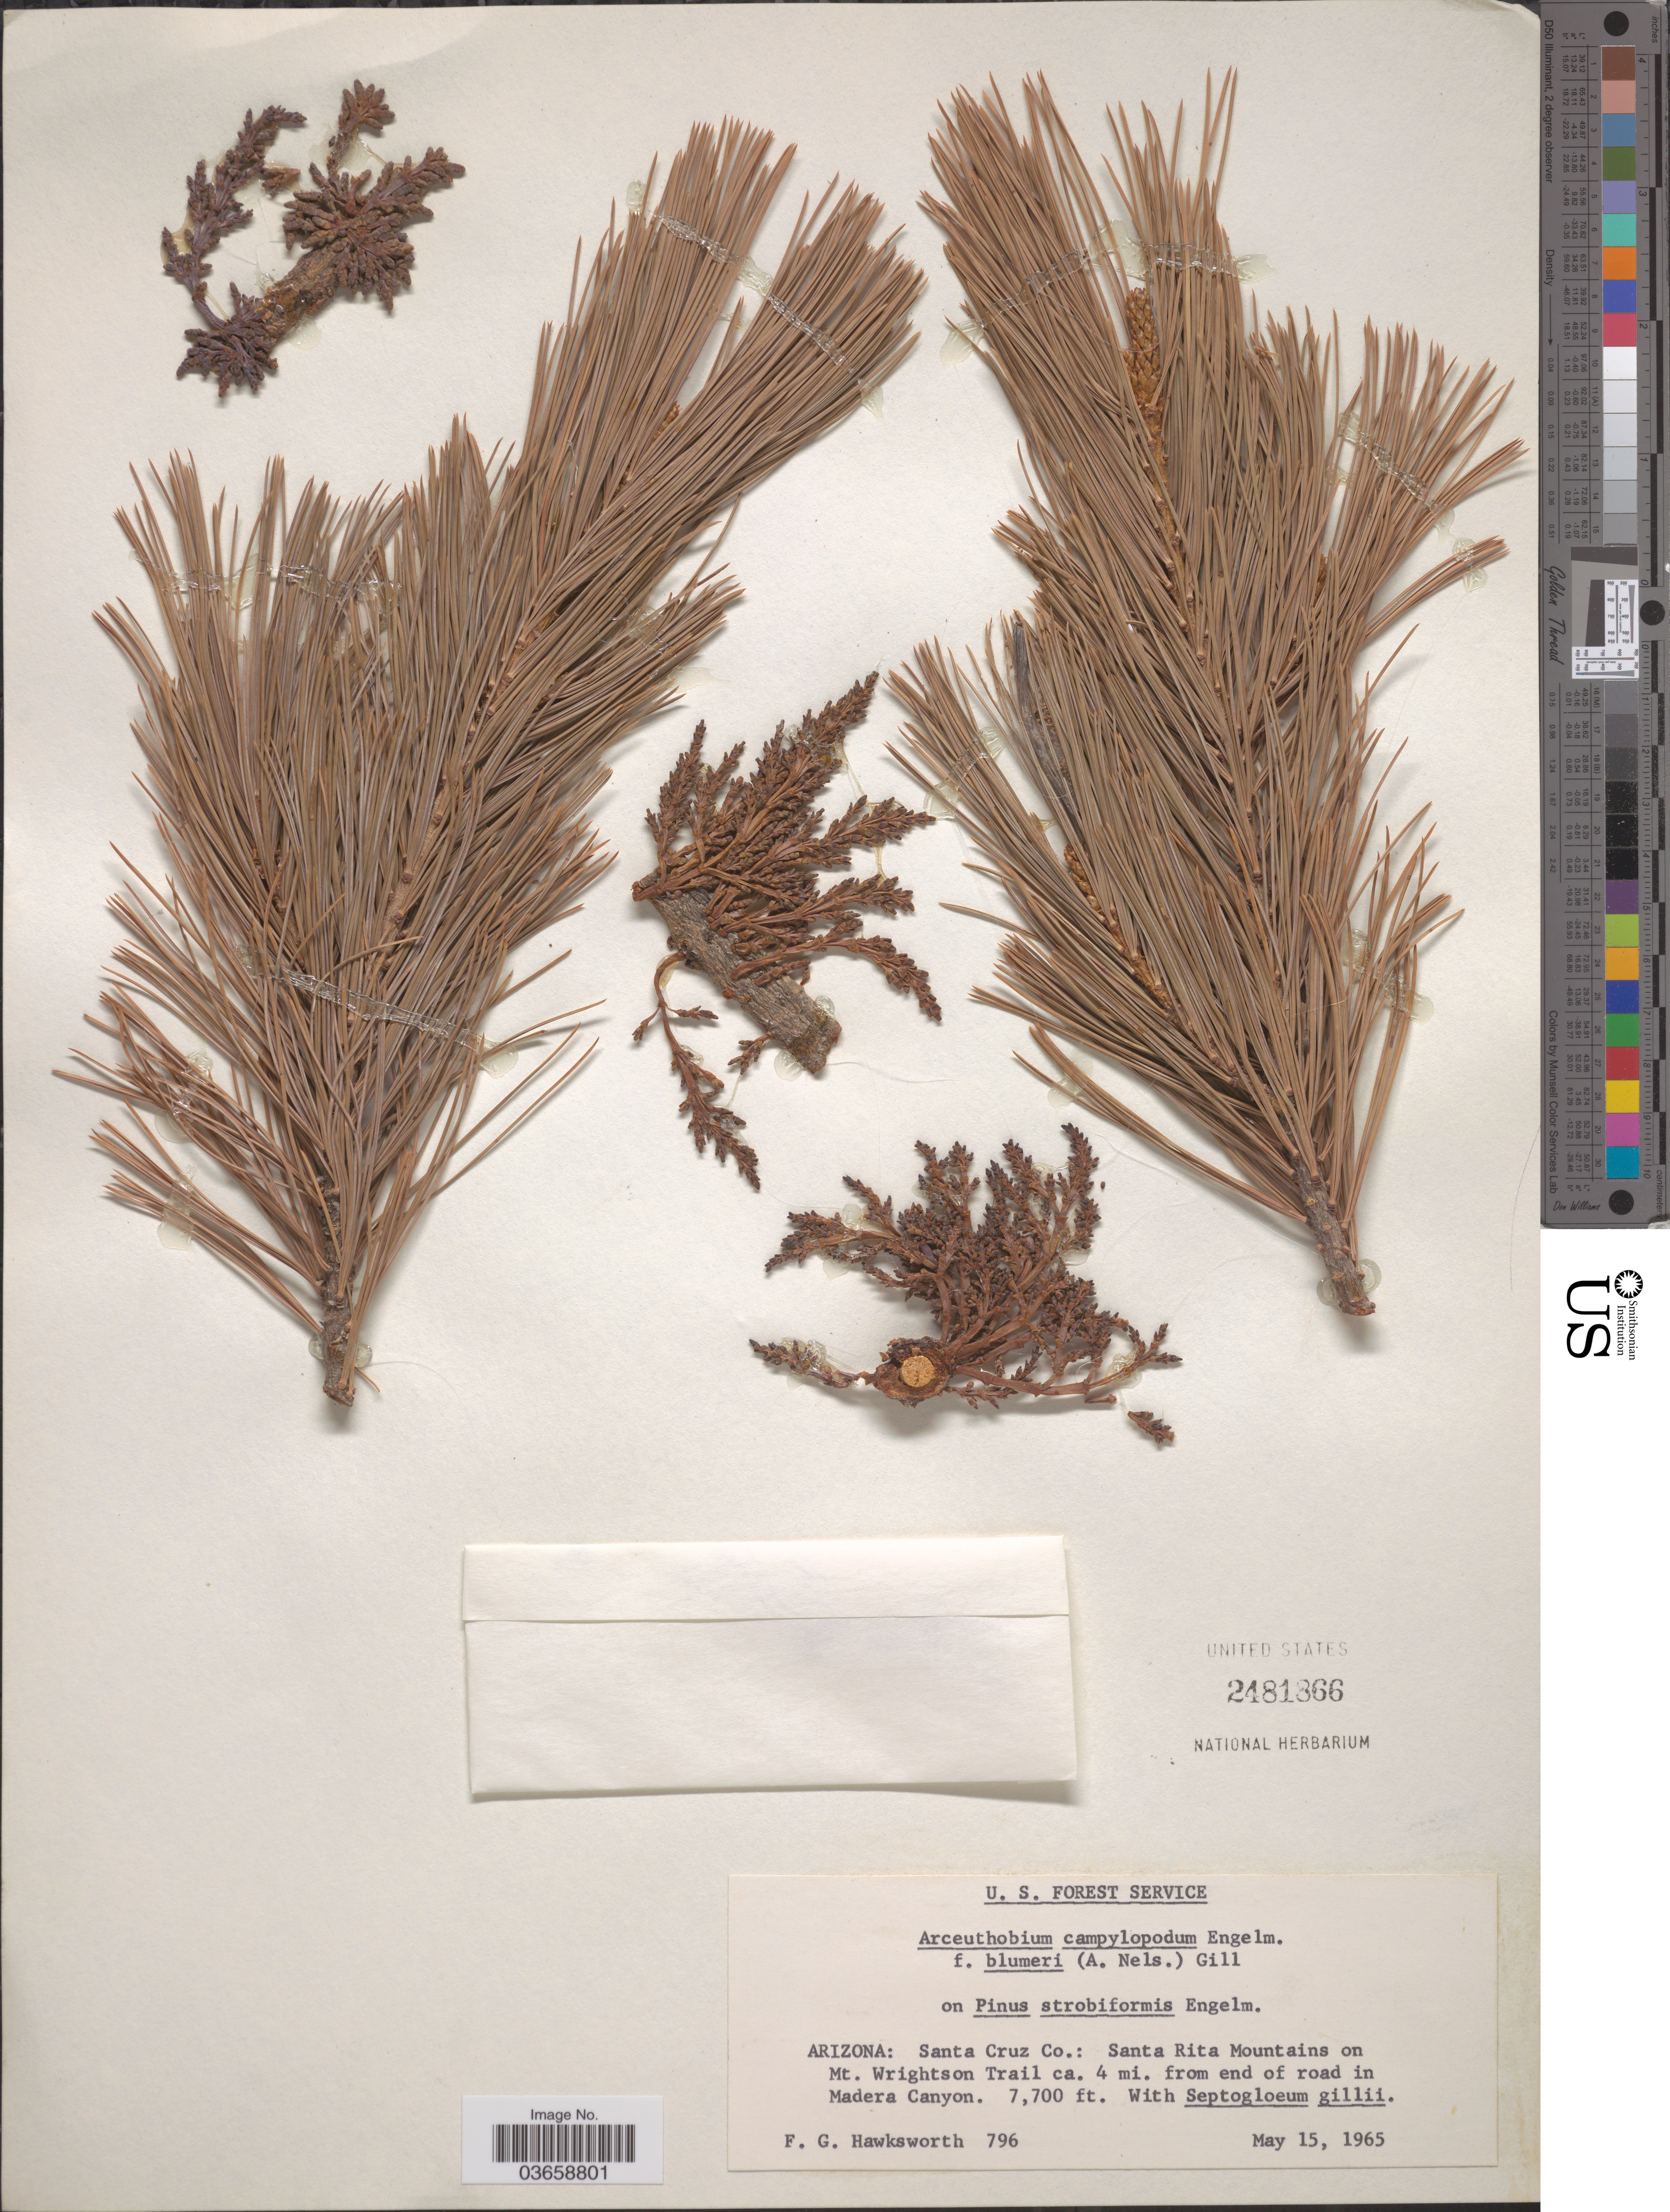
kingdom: Plantae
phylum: Tracheophyta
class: Magnoliopsida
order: Santalales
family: Viscaceae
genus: Arceuthobium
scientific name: Arceuthobium campylopodum f. blumeri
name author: L.S. Gill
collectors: F. G. Hawksworth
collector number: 796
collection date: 1965-05-15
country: United States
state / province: Arizona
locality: Santa Cruz Co.: Santa Rita Mountains on Mt. Wrightson Trail ca. 4 mi. from end of road in Madera Canyon.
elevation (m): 2347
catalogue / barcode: US 2481866